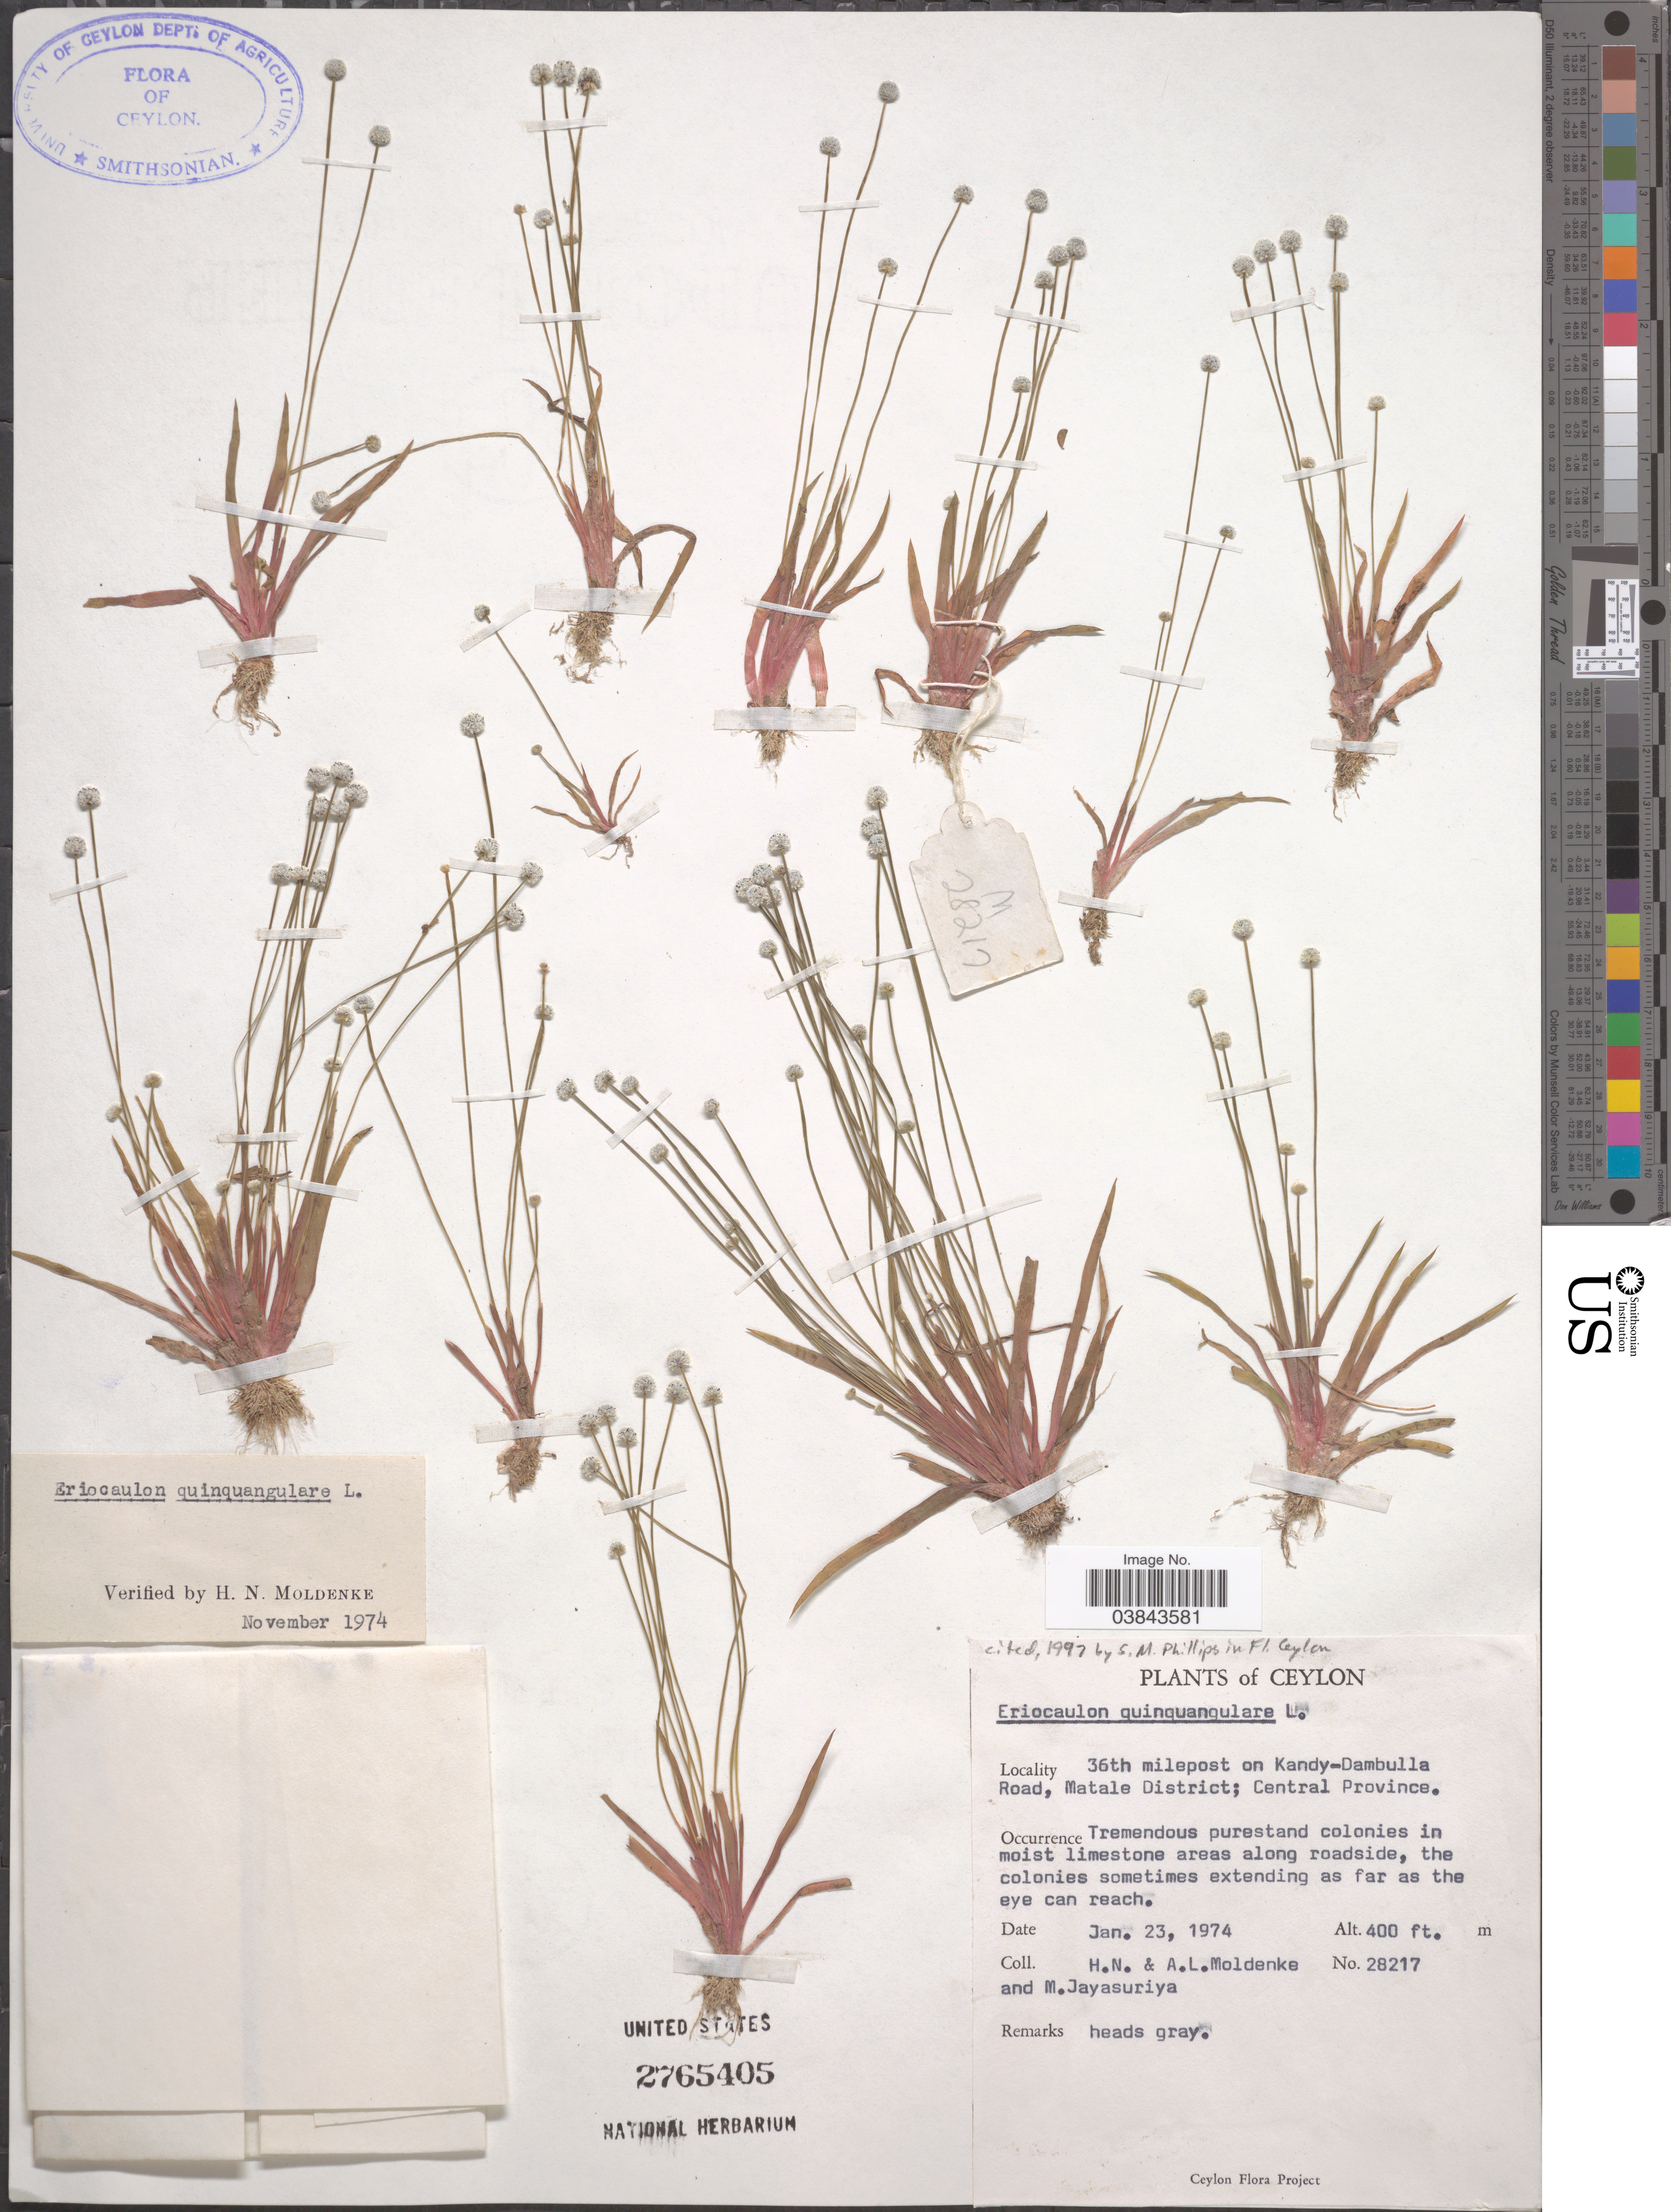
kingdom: Plantae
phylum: Tracheophyta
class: Liliopsida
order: Poales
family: Eriocaulaceae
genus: Eriocaulon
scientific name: Eriocaulon quinquangulare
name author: L.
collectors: H. N. Moldenke, A. L. Moldenke & M. Jayasuriya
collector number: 28217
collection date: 1974-01-23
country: Sri Lanka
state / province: Central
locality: Ceylon. 36th milepost on Kandy-Dambulla road, Matale District.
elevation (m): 122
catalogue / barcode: US 2765405